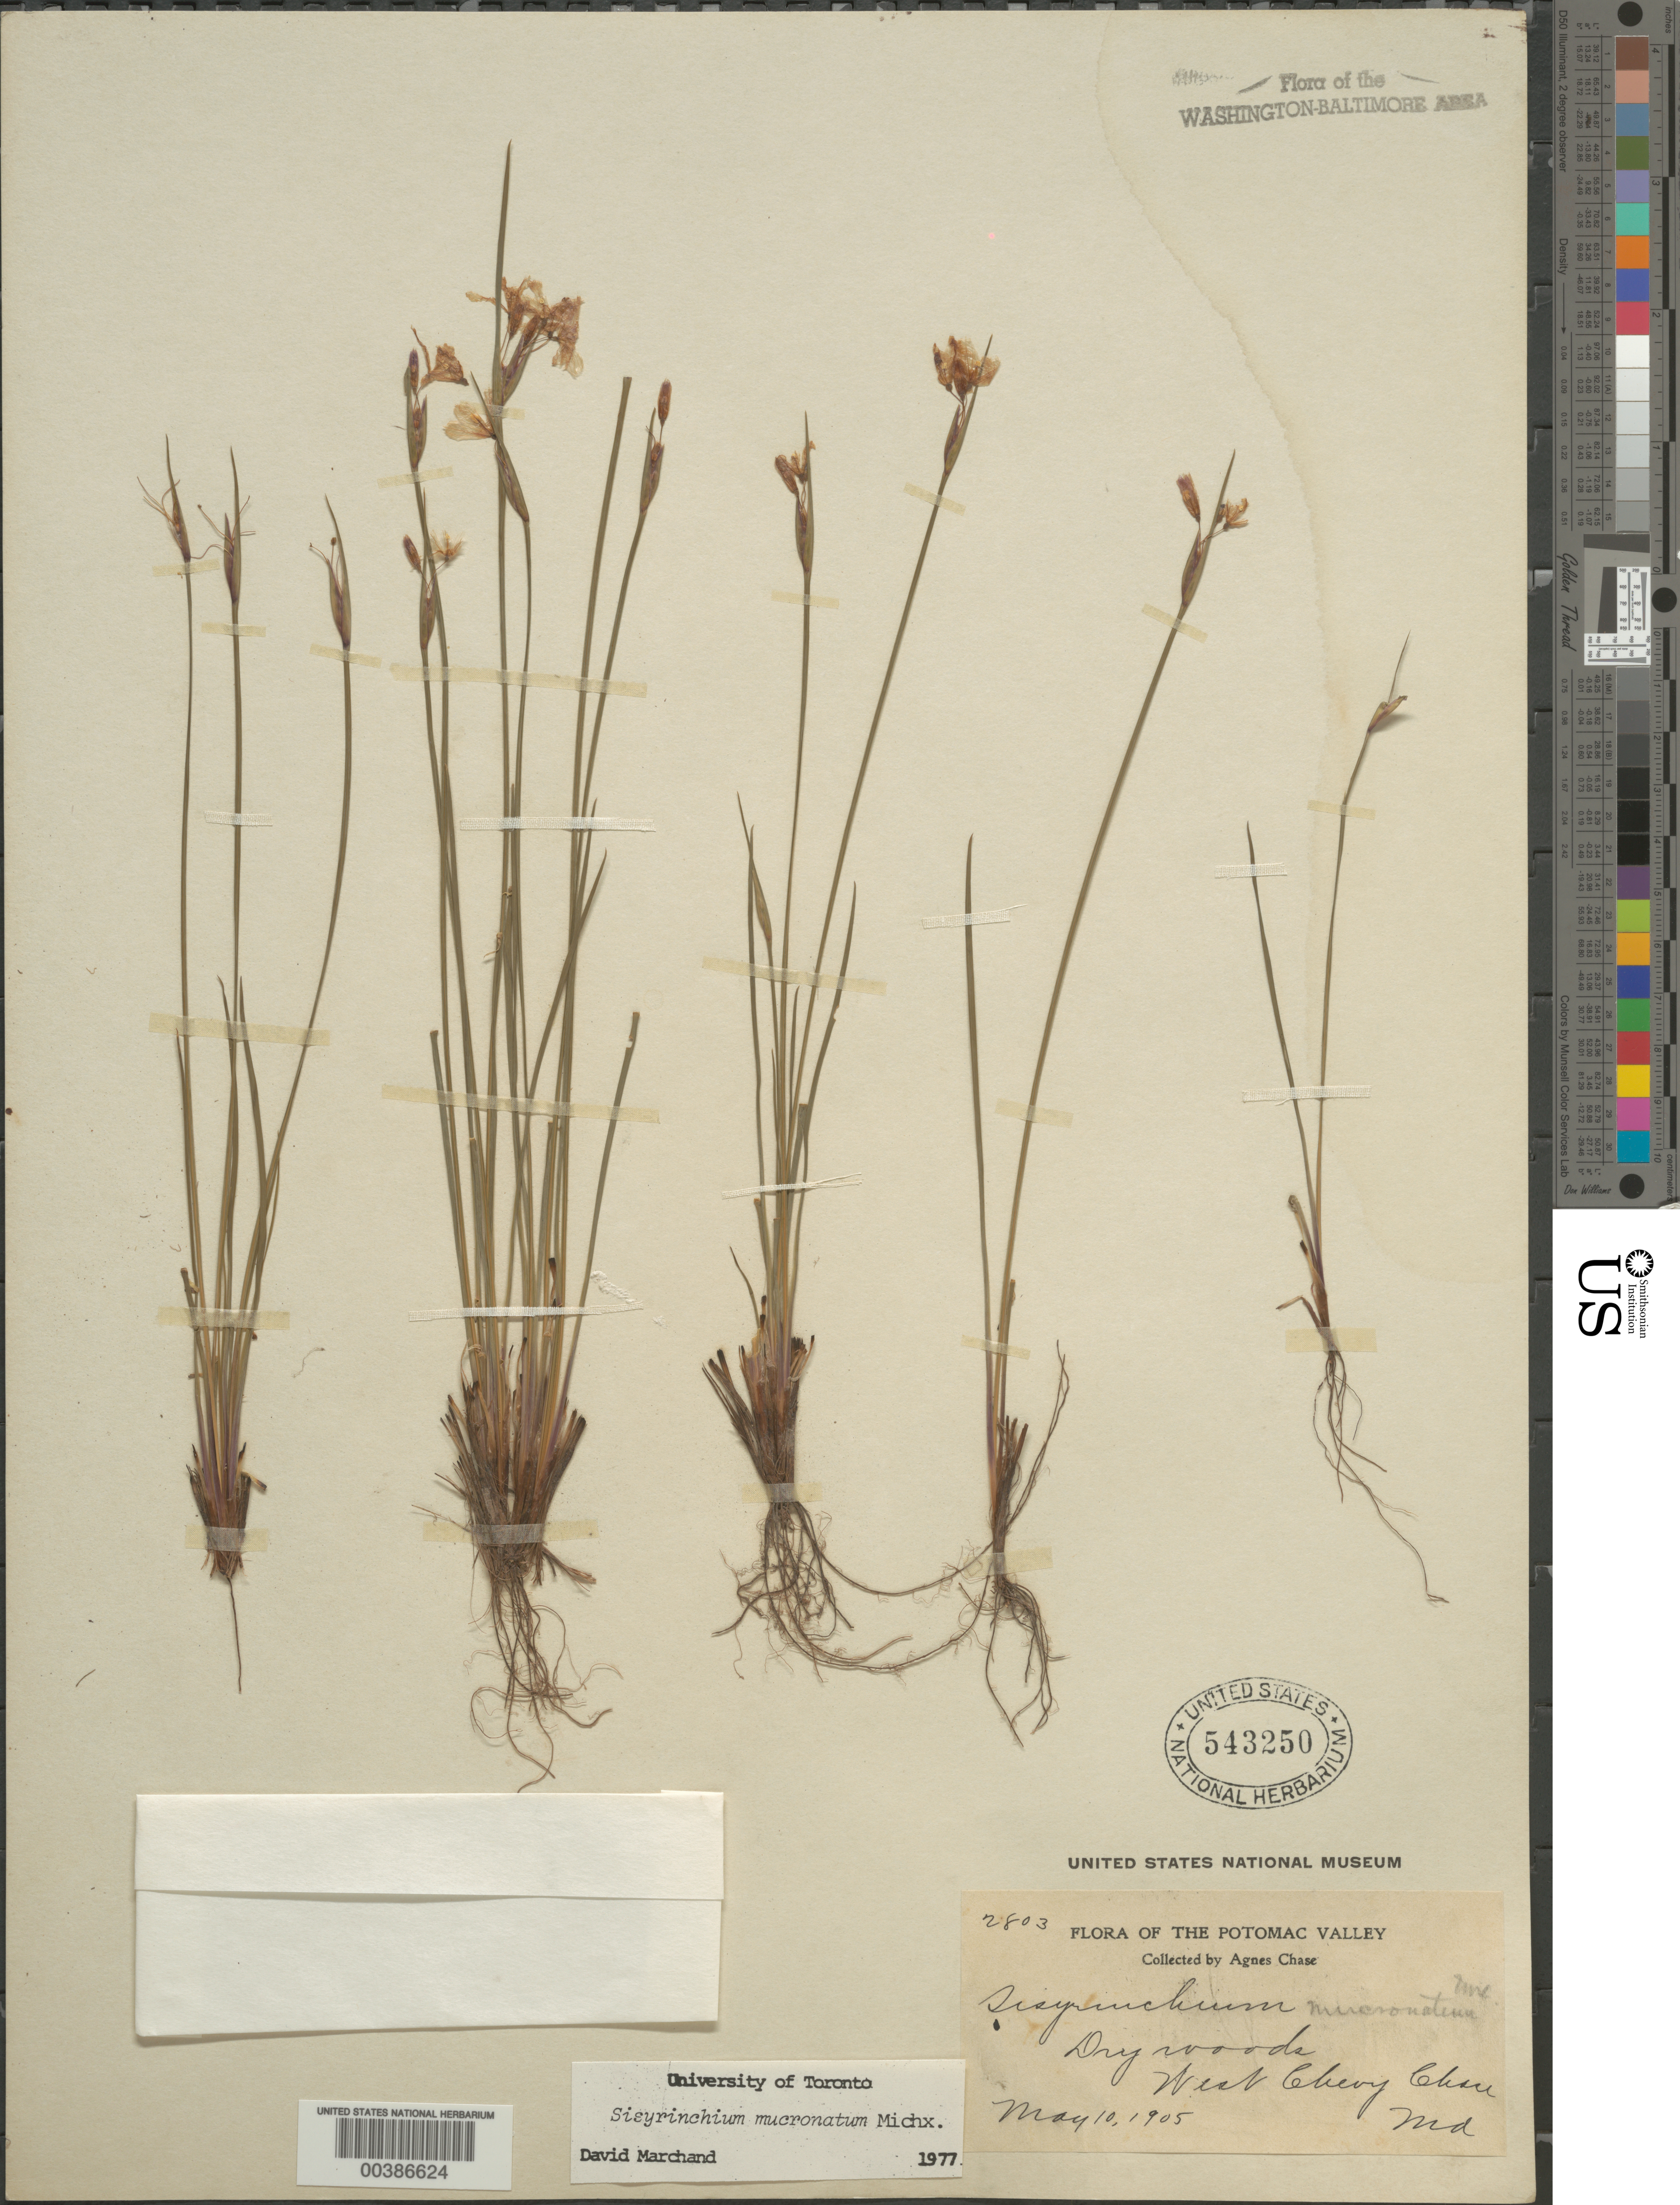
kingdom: Plantae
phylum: Tracheophyta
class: Liliopsida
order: Asparagales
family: Iridaceae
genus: Sisyrinchium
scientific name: Sisyrinchium mucronatum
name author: Michx.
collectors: A. Chase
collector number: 2803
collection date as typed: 10 May 1905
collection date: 1905-05-10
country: United States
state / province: Maryland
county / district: Montgomery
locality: West Chevy Chase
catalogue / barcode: US 543250